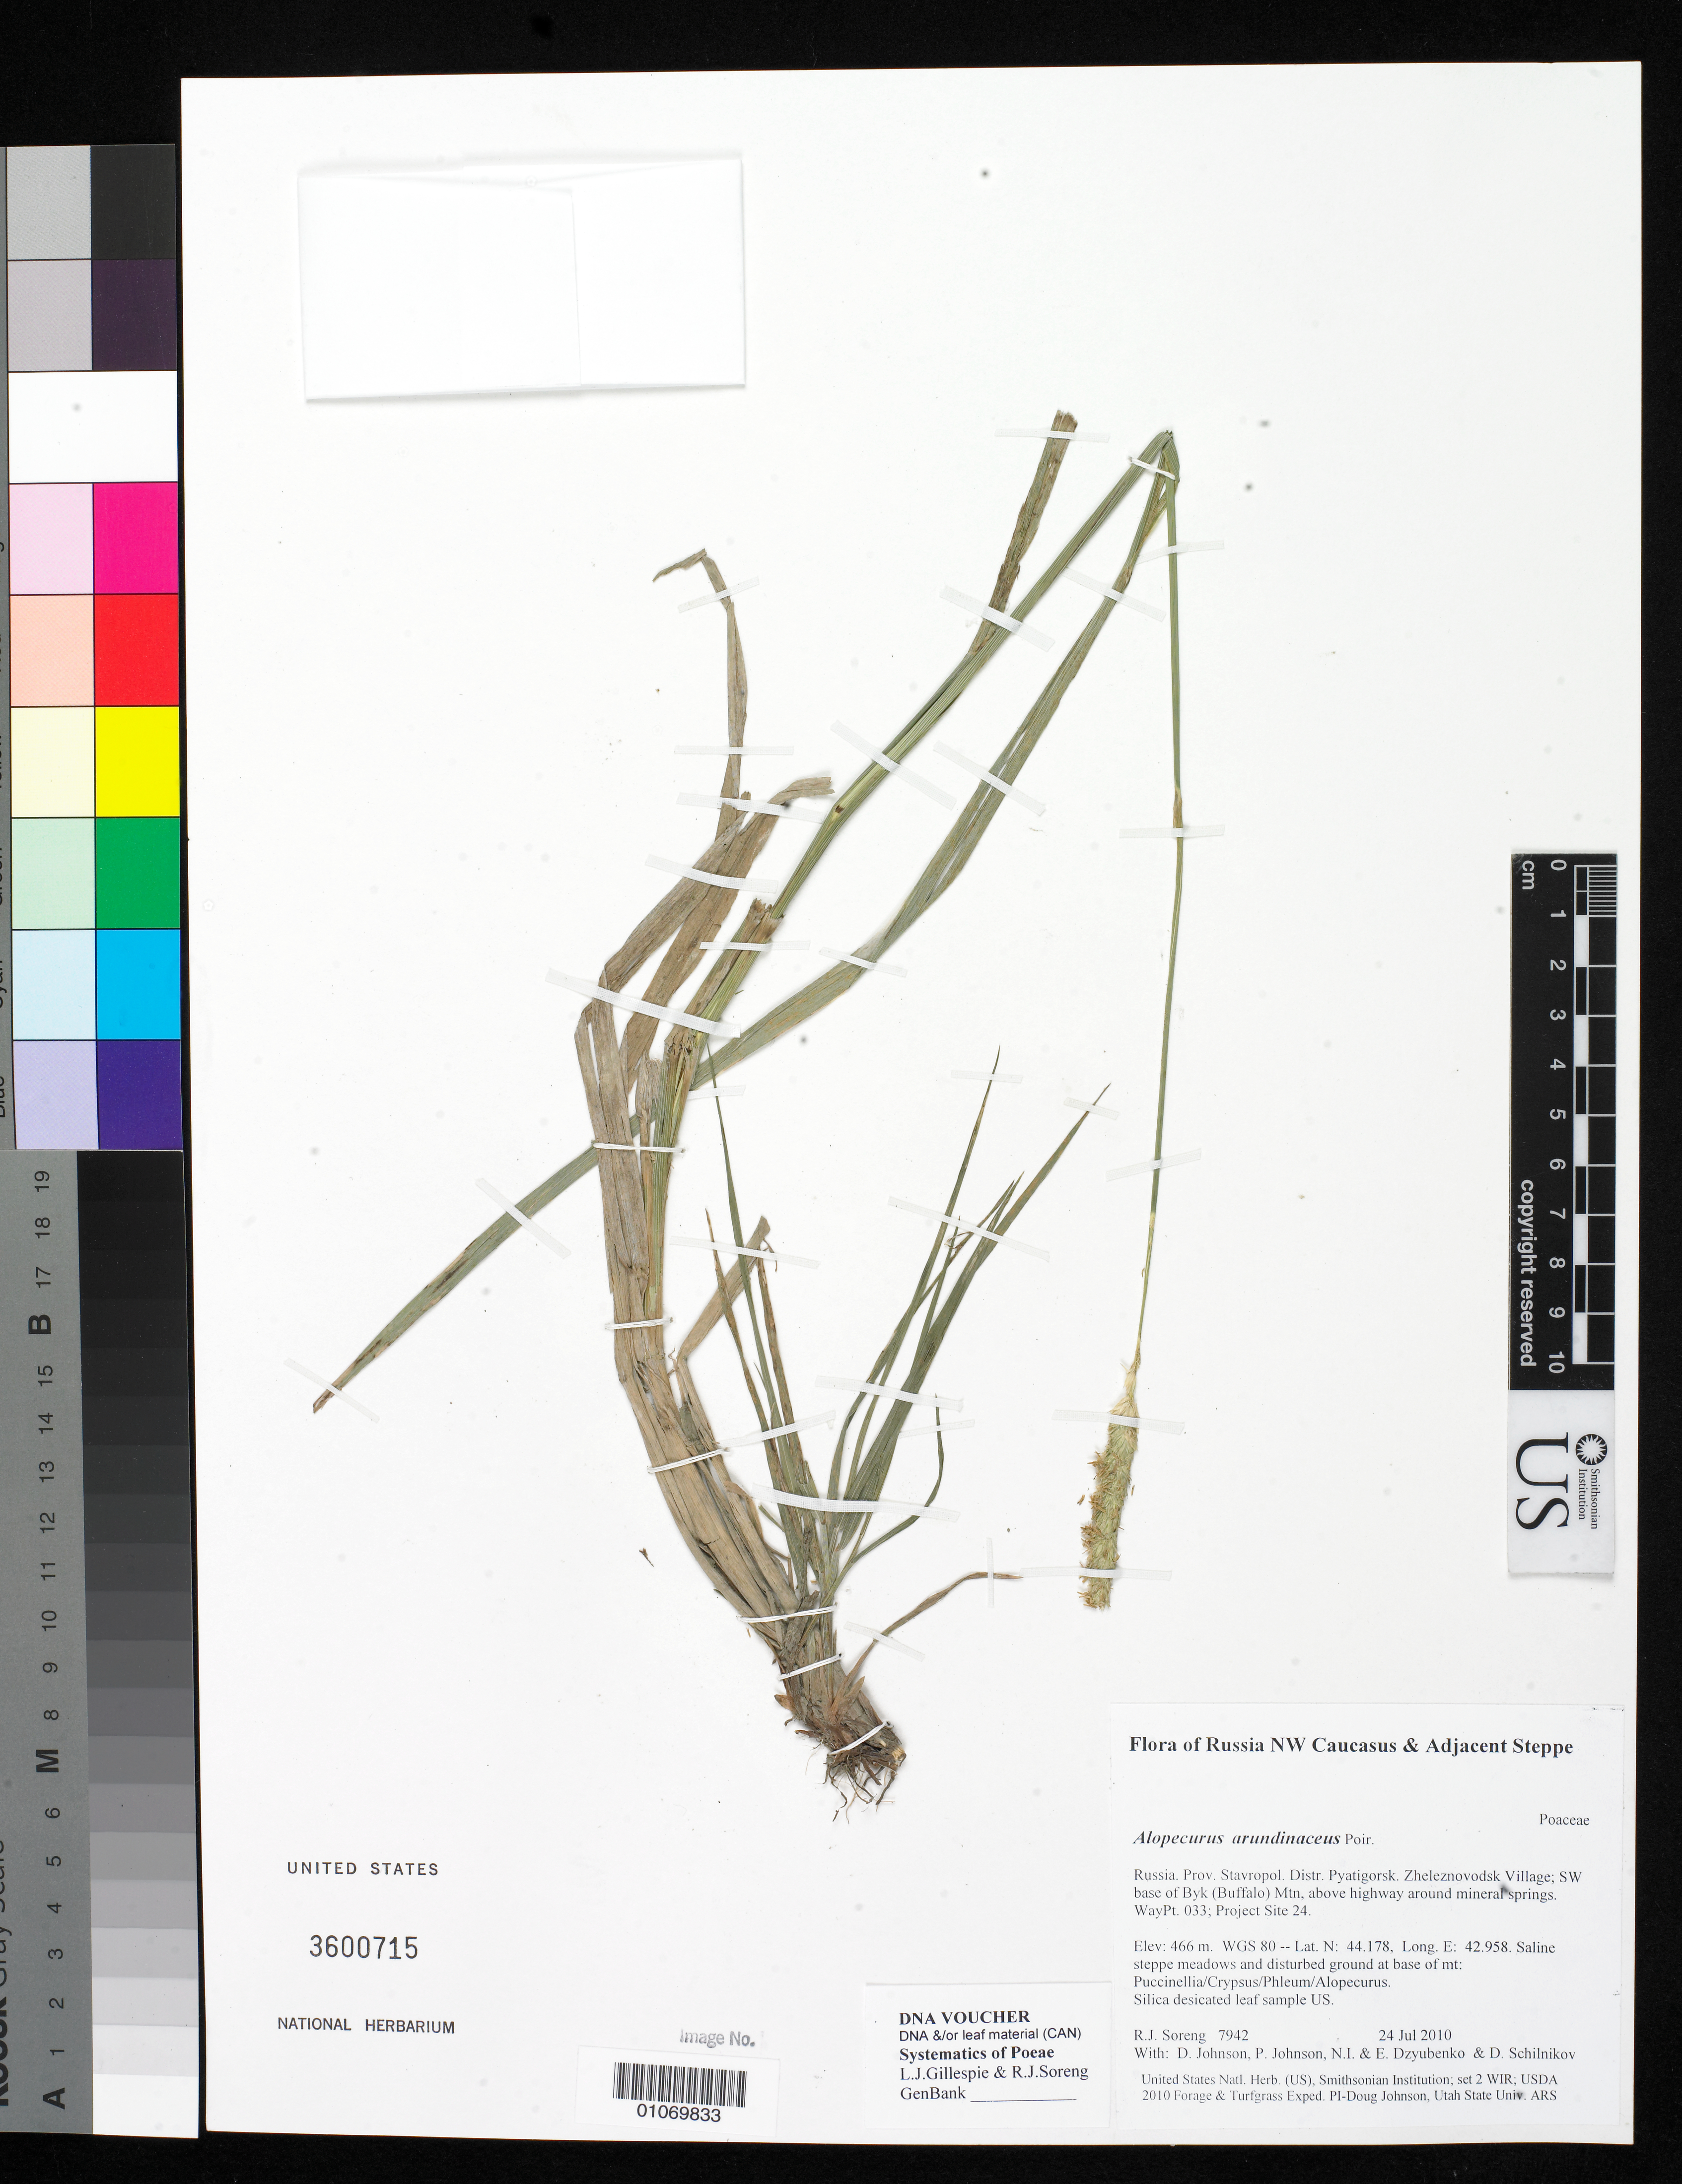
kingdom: Plantae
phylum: Tracheophyta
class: Liliopsida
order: Poales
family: Poaceae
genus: Alopecurus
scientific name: Alopecurus arundinaceus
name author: Poir.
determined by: Soreng, Robert J., Research Associate (BOT), Smithsonian Institution - National Museum of Natural History (UNITED STATES)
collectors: R. J. Soreng, D. Johnson, P. Johnson, N. Dzyubenko, E. Dzyubenko & D. Schilnikov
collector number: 7942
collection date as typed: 24 Jul 2010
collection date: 2010-07-24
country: Russian Federation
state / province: Stavropol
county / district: Pyatigorsk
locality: Zheleznovodsk Village; SW base of Byk (Buffalo) Mtn, above highway around mineral springs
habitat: Saline steppe meadows and disturbed ground at base of mt: Puccinellia/Crypsus/Phleum/Alopecurus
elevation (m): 466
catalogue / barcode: US 3600715